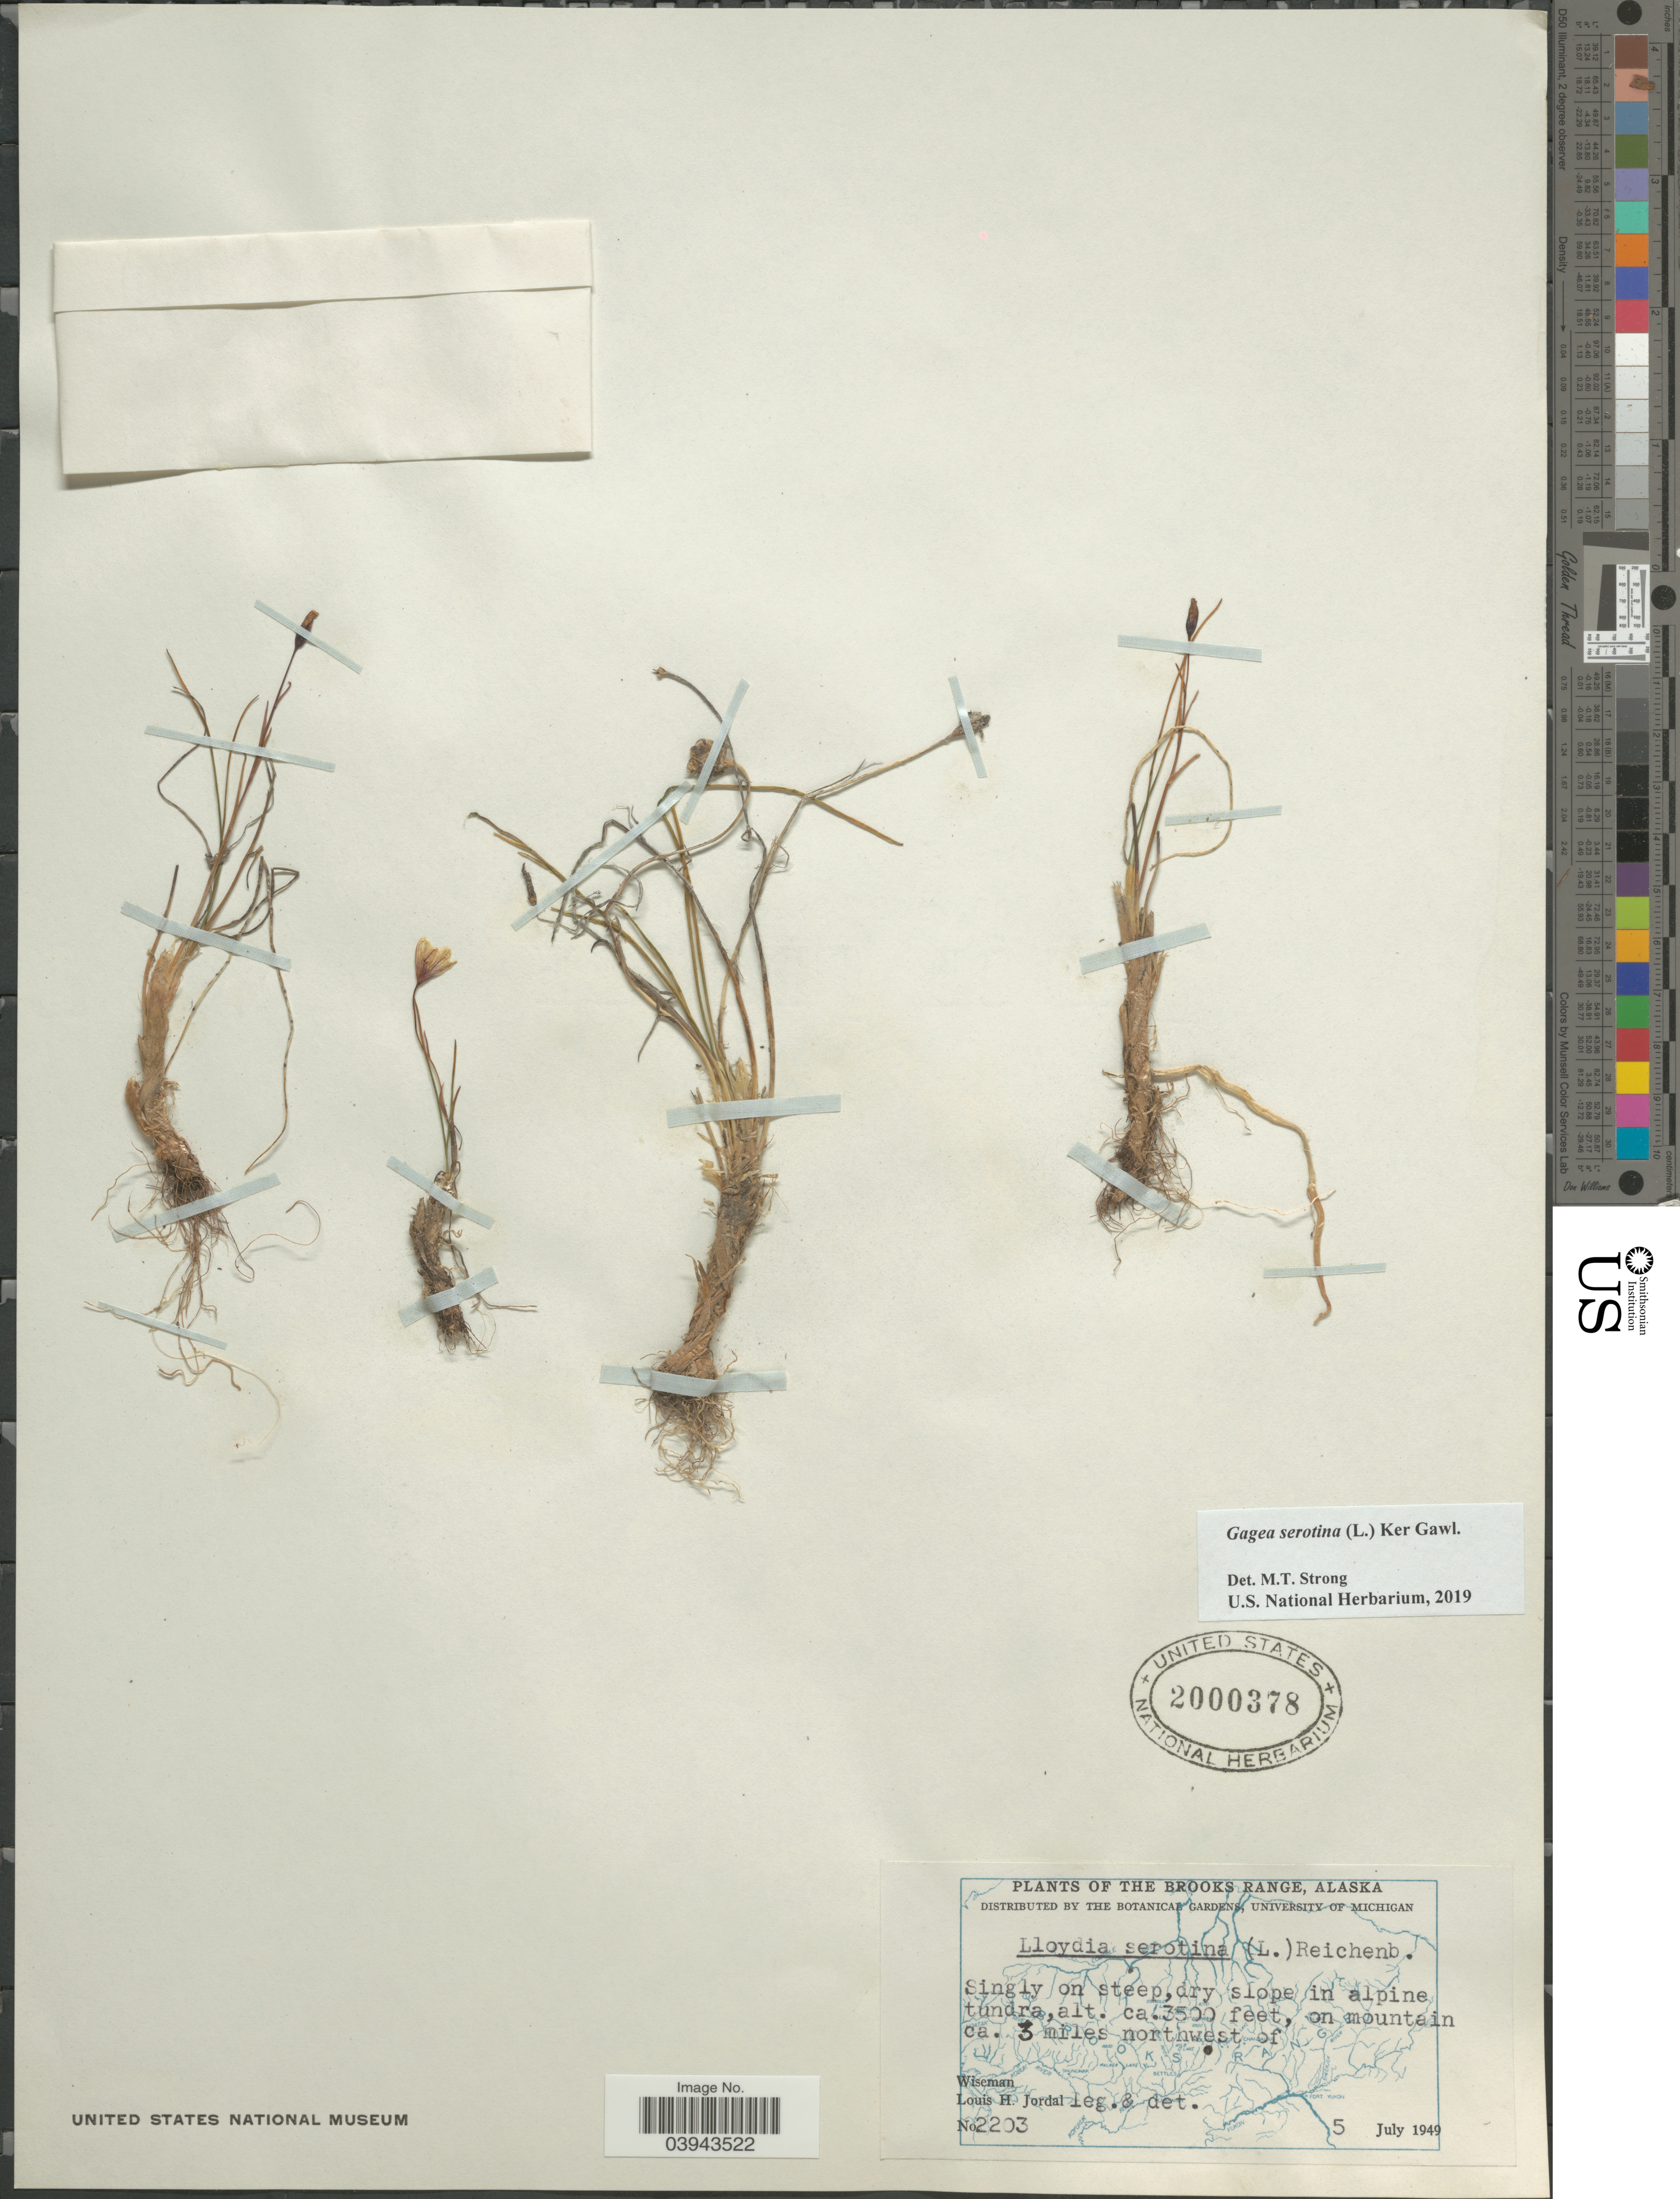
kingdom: Plantae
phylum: Tracheophyta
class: Liliopsida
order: Liliales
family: Liliaceae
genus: Lloydia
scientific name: Lloydia serotina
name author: (L.) Salisb. ex Rchb.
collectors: L. Jordal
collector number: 2203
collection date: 1949-07-05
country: United States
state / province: Alaska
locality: The Brooks Range. On mountain ca. 3 miles northwest of Wiseman.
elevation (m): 1067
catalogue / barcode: US 2000378